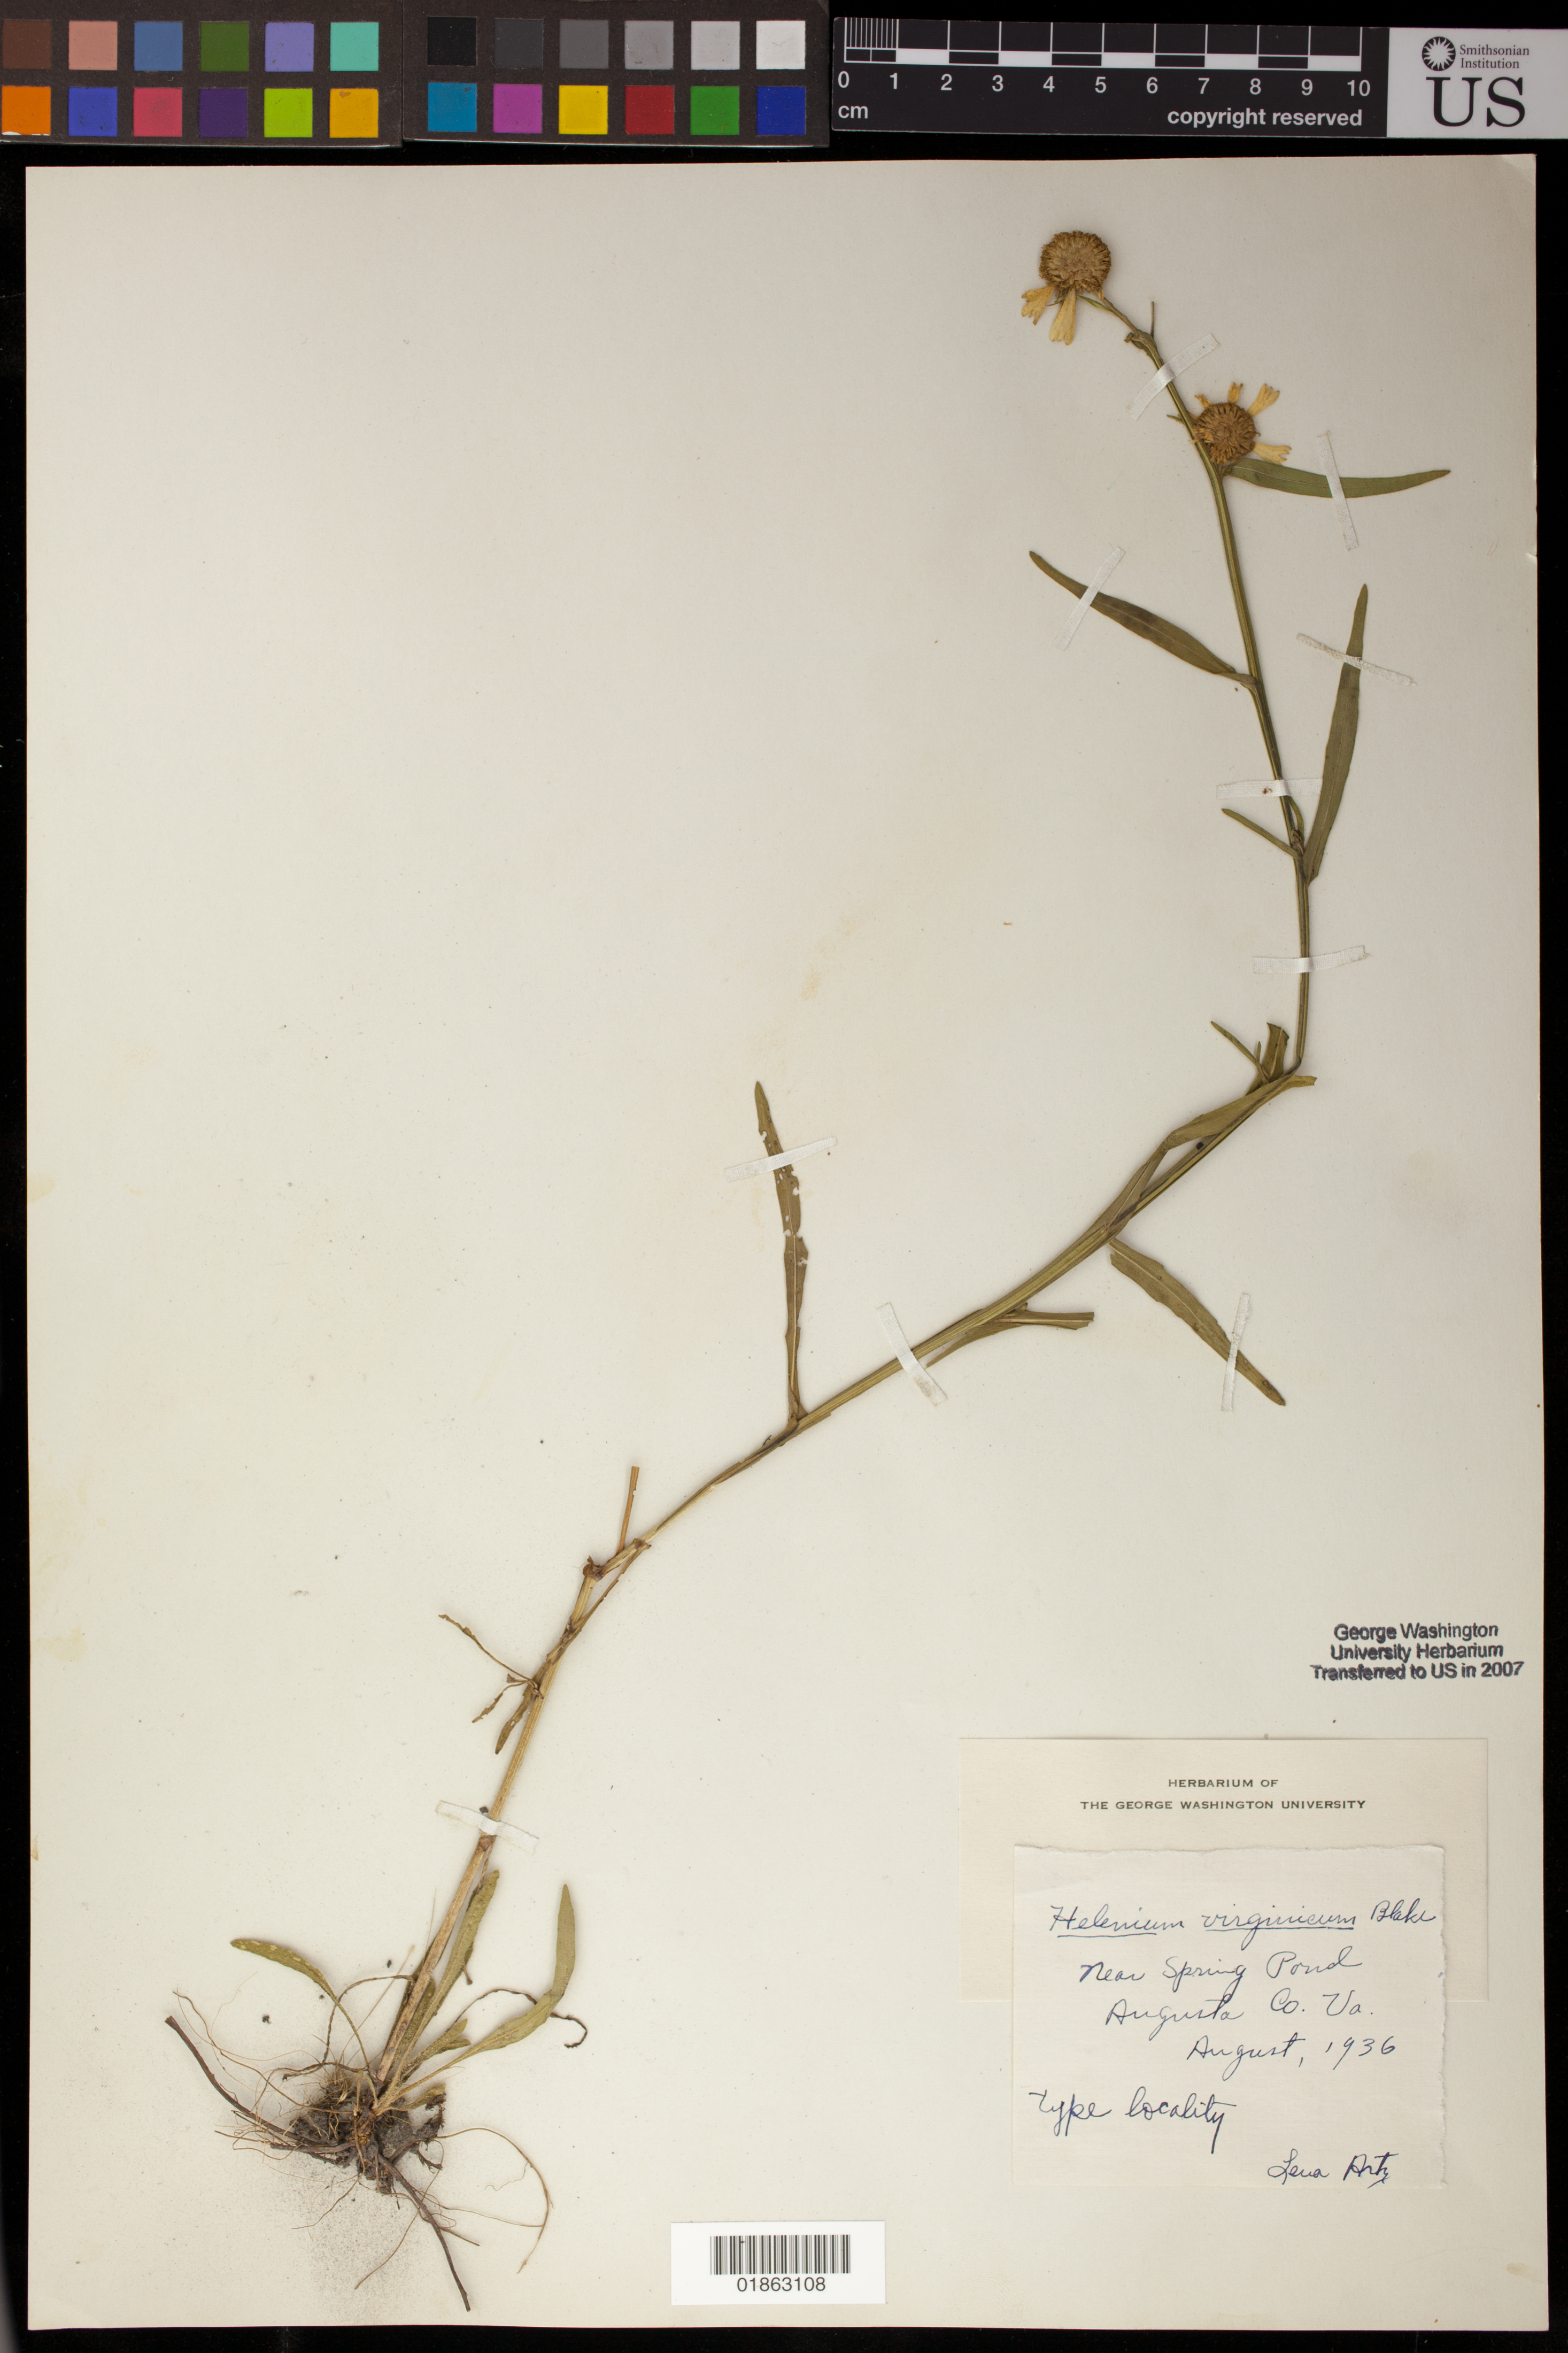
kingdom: Plantae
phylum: Tracheophyta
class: Magnoliopsida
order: Asterales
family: Asteraceae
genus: Helenium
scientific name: Helenium virginicum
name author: S.F. Blake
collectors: L. Artz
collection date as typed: August, 1936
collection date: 1936-08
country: United States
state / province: Virginia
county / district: Augusta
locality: Near spring pond.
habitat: Near spring pond.